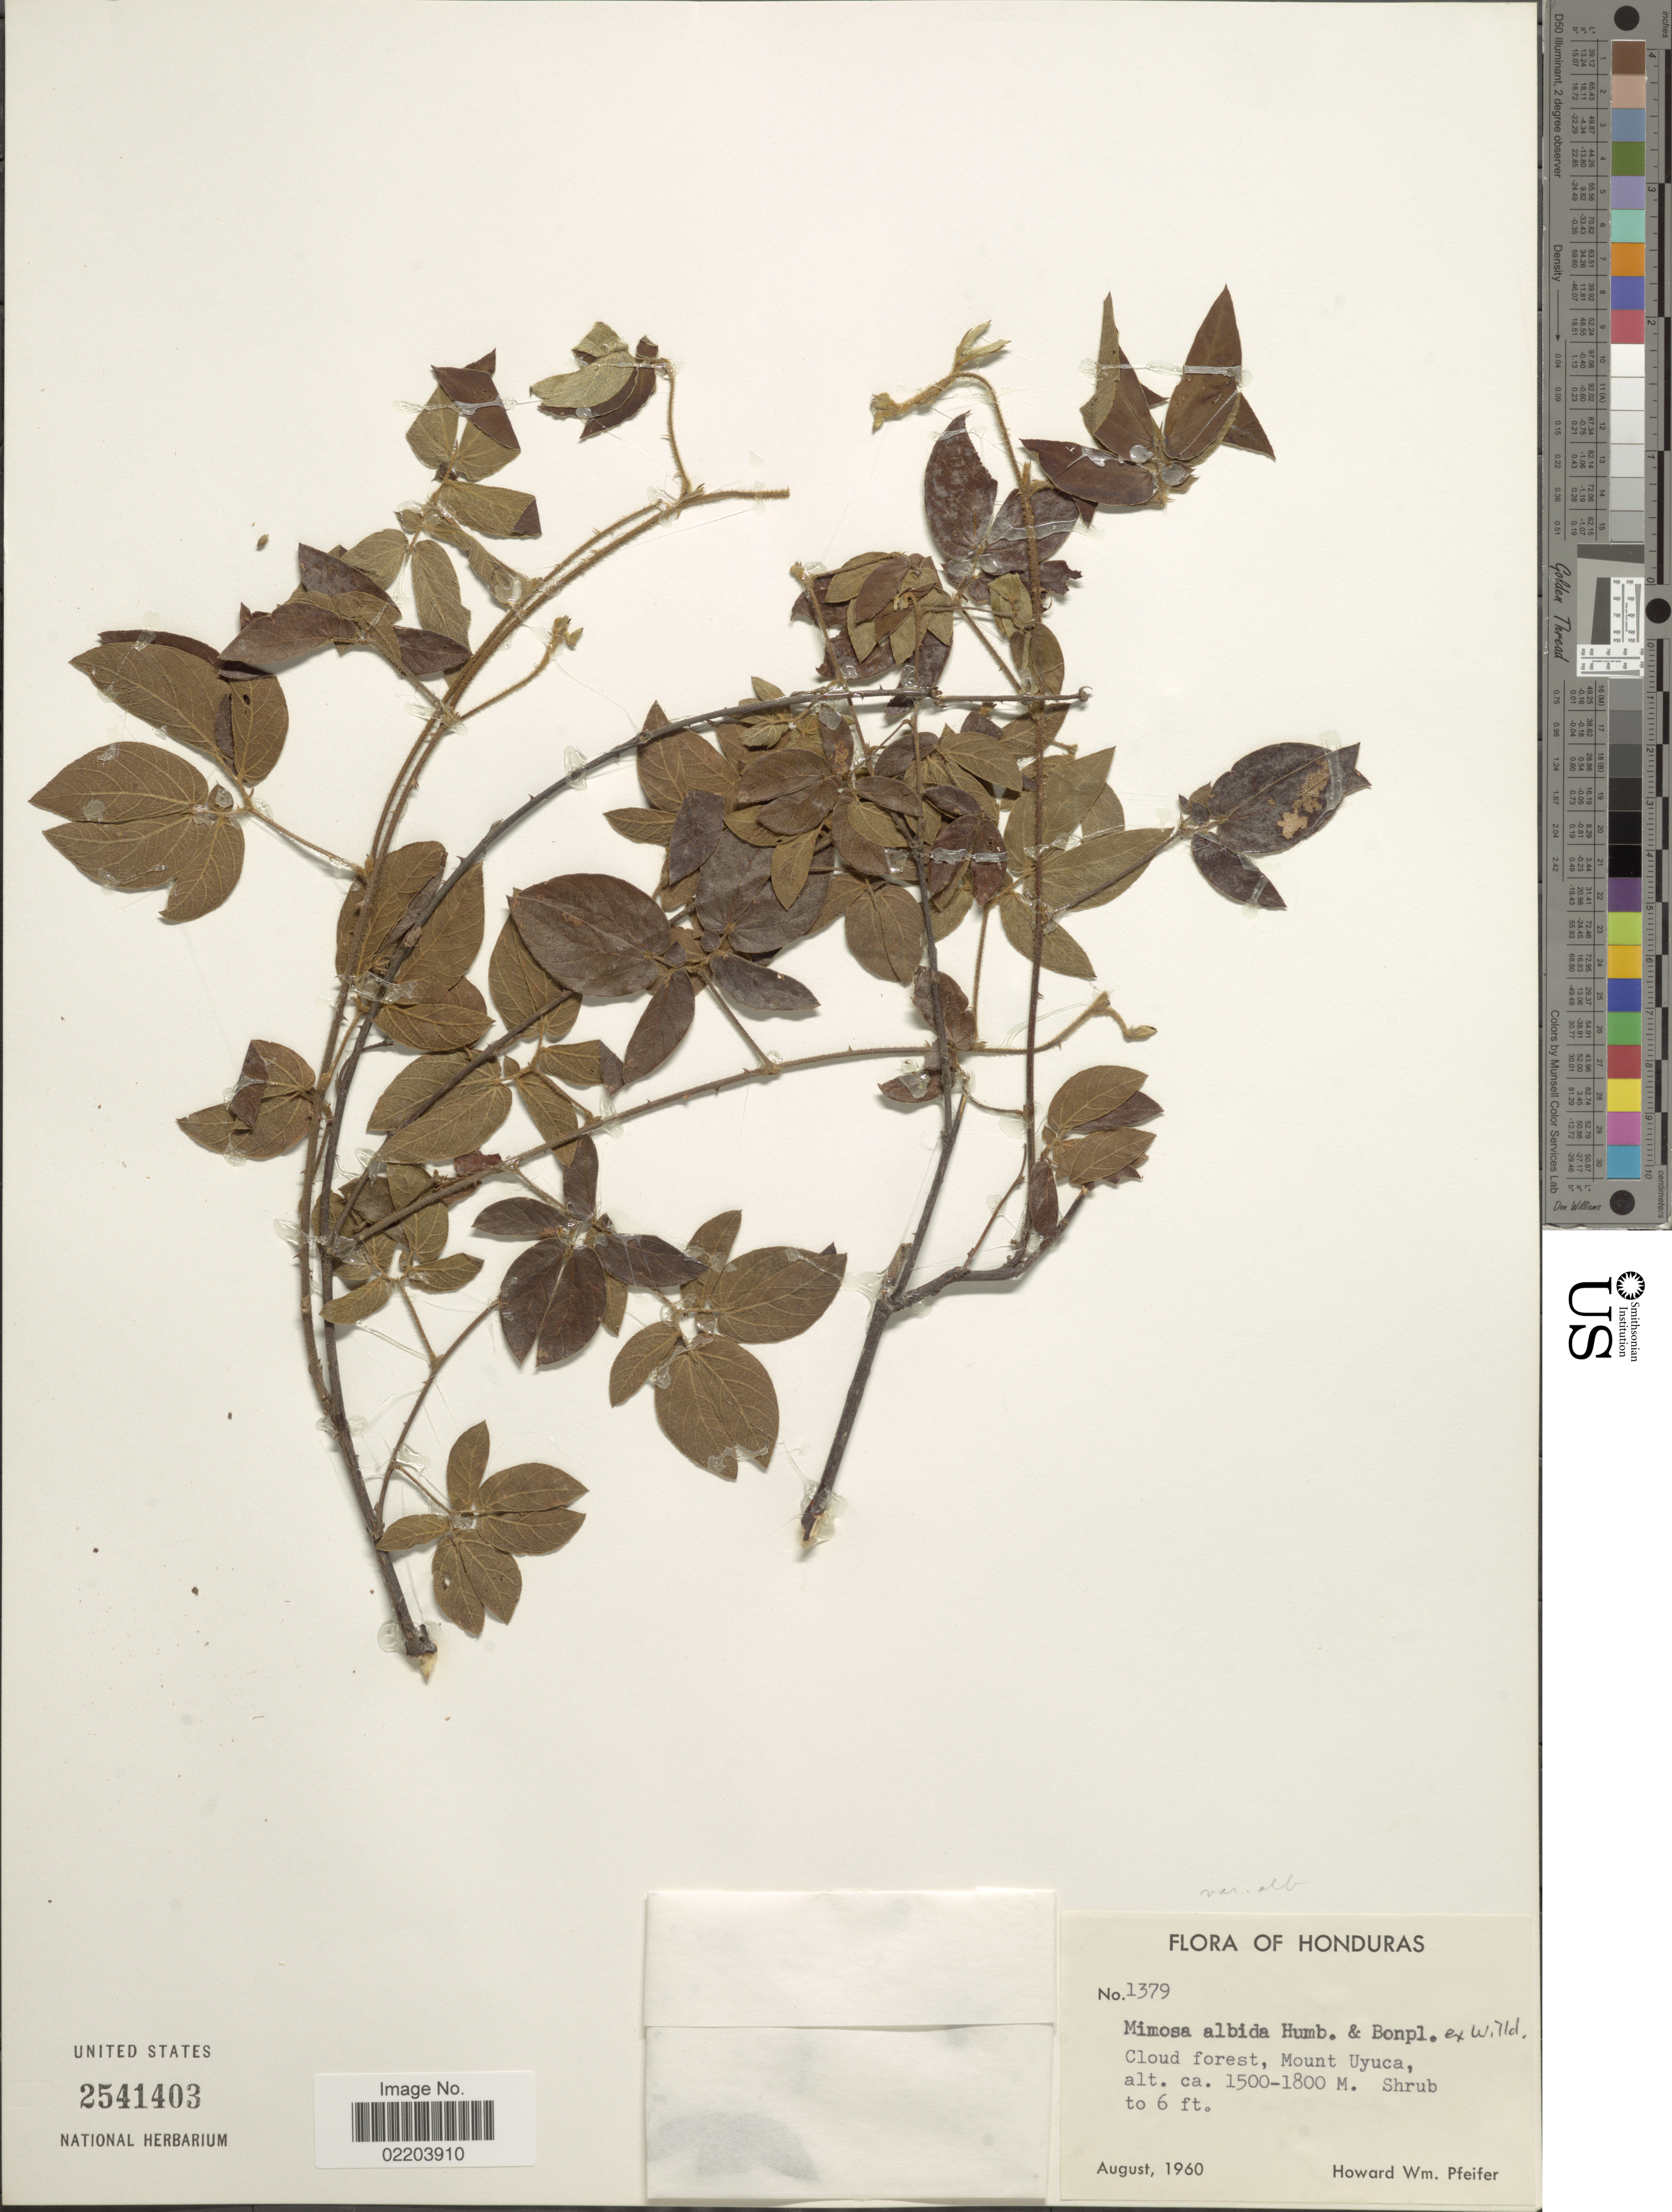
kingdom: Plantae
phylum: Tracheophyta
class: Magnoliopsida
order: Fabales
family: Fabaceae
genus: Mimosa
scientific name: Mimosa albida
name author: Humb. & Bonpl. ex Willd.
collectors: H. W. Pfeifer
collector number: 1379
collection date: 1960-08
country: Honduras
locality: Cloud forest, Mount Uyuca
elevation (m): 1500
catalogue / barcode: US 2541403